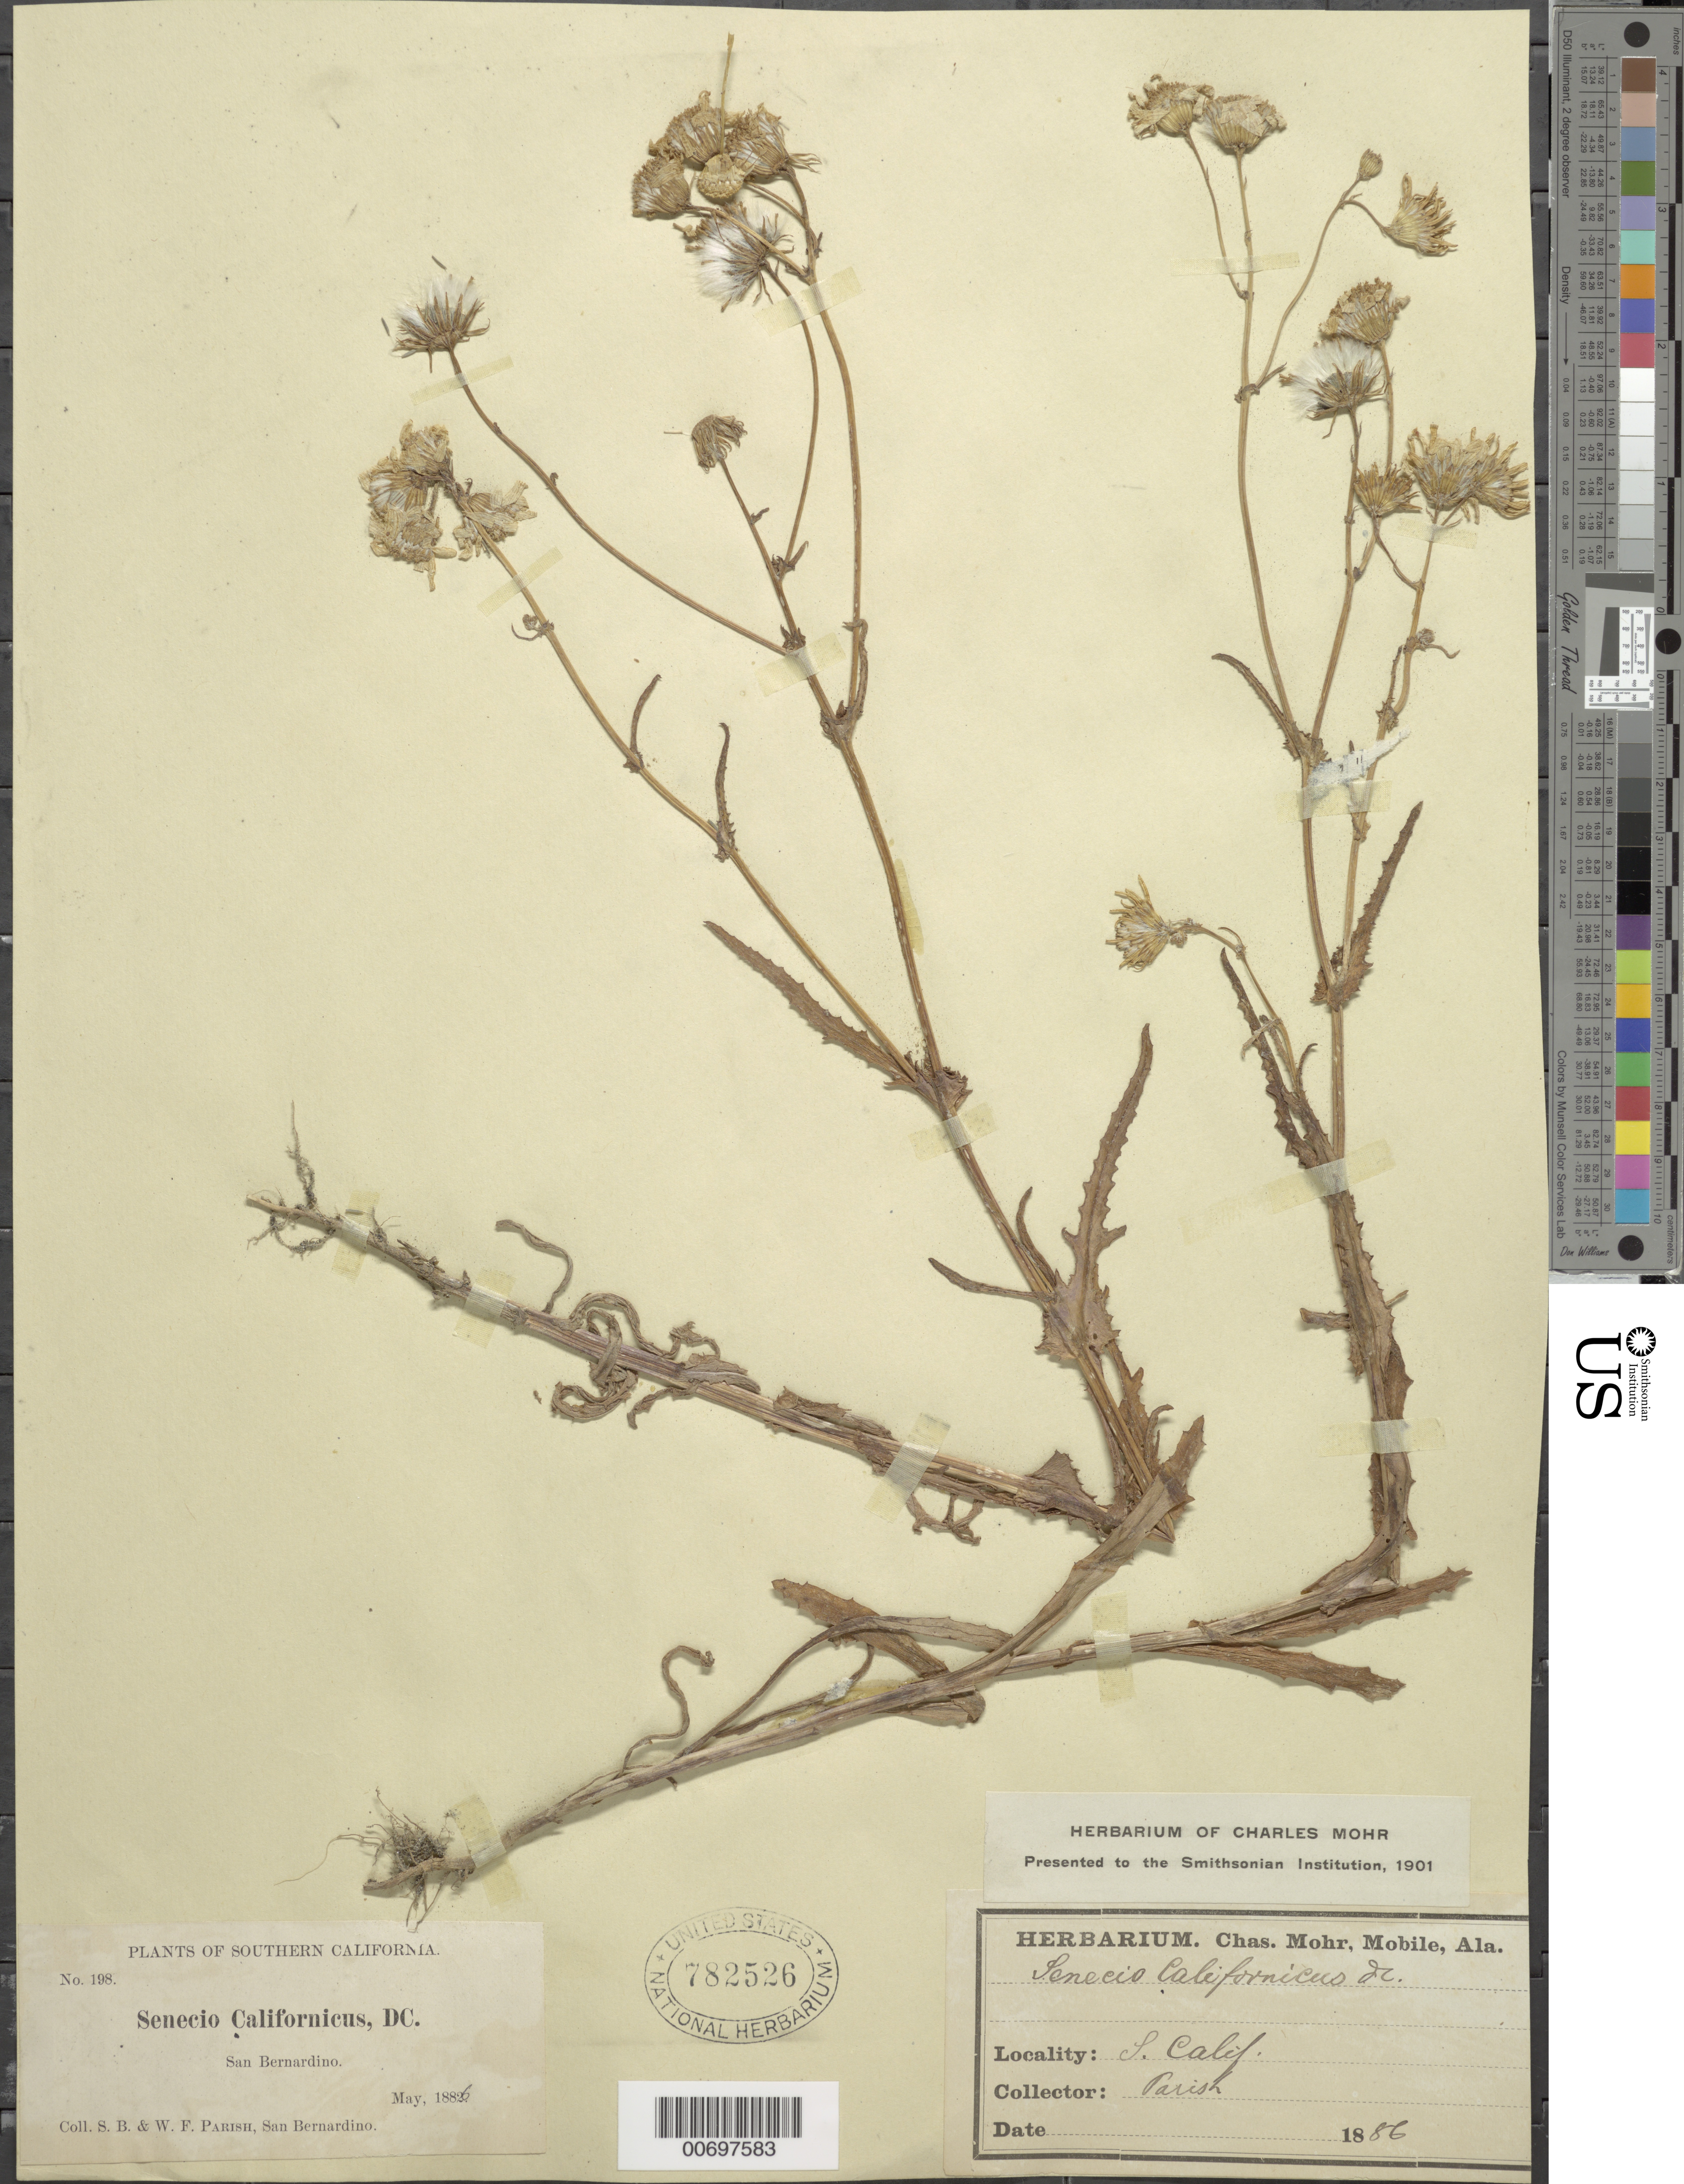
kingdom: Plantae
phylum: Tracheophyta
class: Magnoliopsida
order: Asterales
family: Asteraceae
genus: Senecio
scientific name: Senecio californicus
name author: DC.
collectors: S. B. Parish & W. F. Parish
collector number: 198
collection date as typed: May 1886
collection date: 1886-05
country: United States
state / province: California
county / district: San Bernardino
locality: San Bernardino.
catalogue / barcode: US 782526